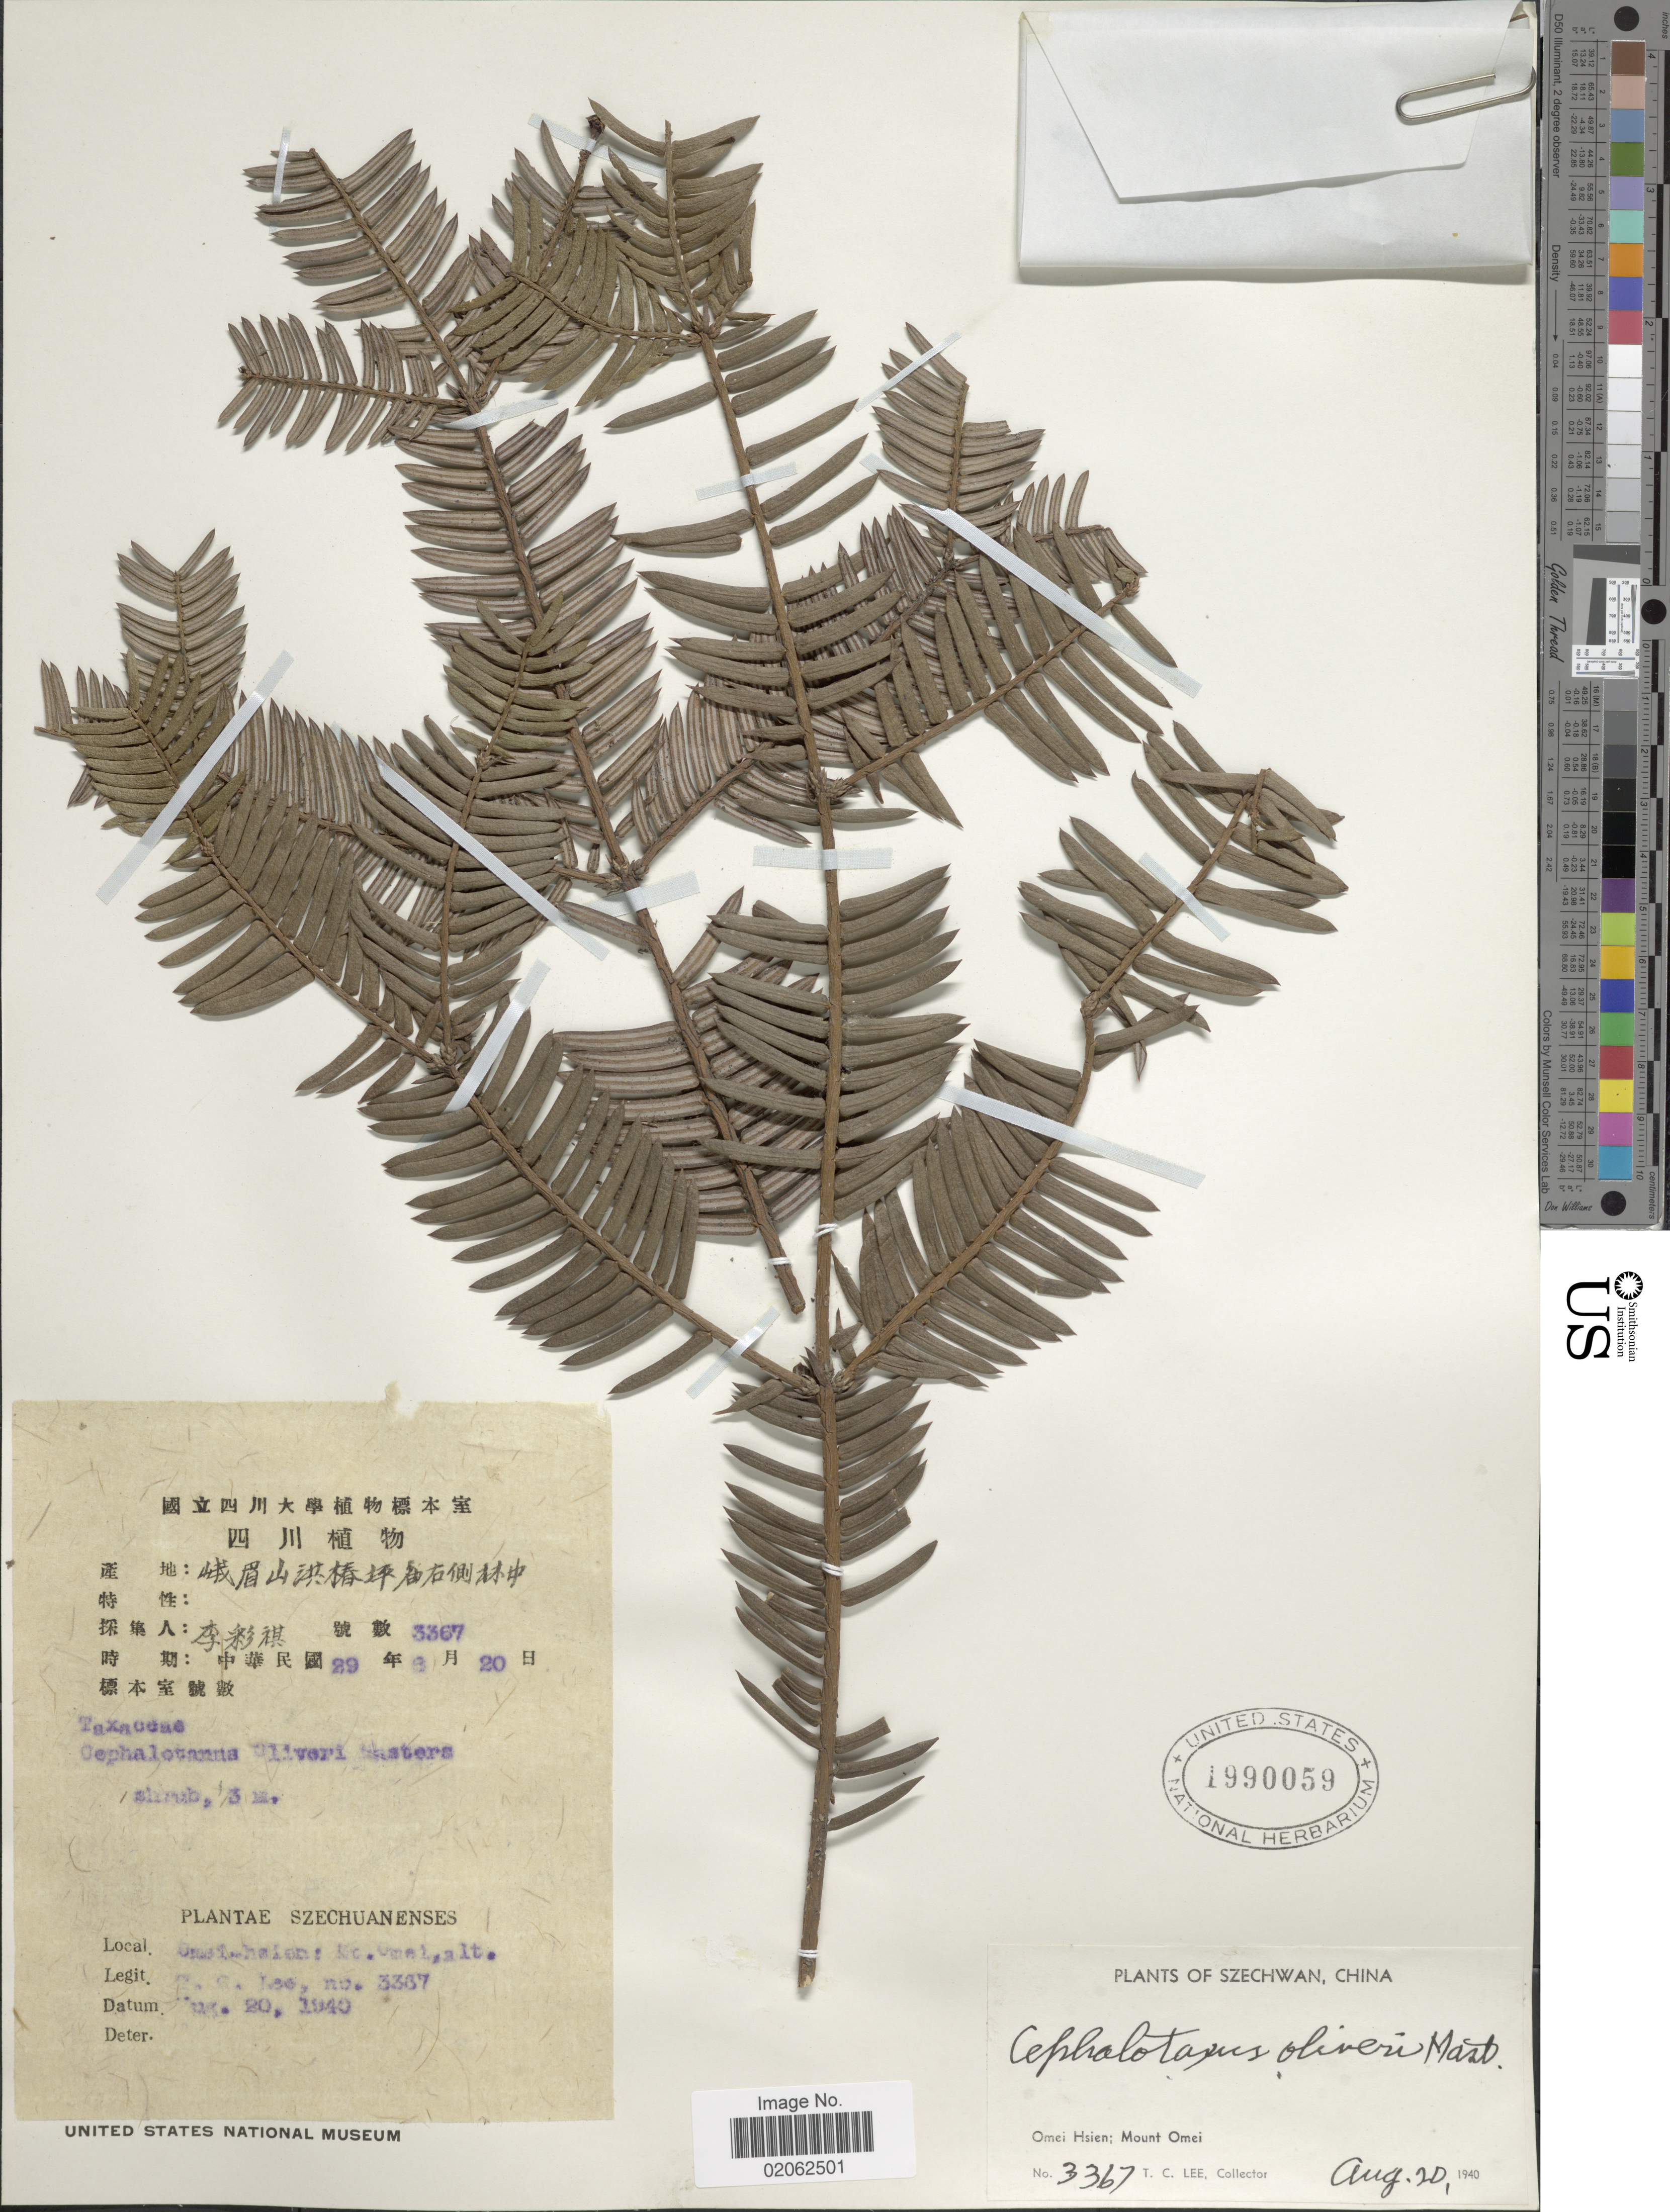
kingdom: Plantae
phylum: Tracheophyta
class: Pinopsida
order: Pinales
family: Cephalotaxaceae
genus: Cephalotaxus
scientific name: Cephalotaxus oliveri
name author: Mast.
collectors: T. Lee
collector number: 3367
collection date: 1940-08-20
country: China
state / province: Sichuan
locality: Szechwan. Omei Hsien; Mount Omei. Szechuanenses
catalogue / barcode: US 1990059